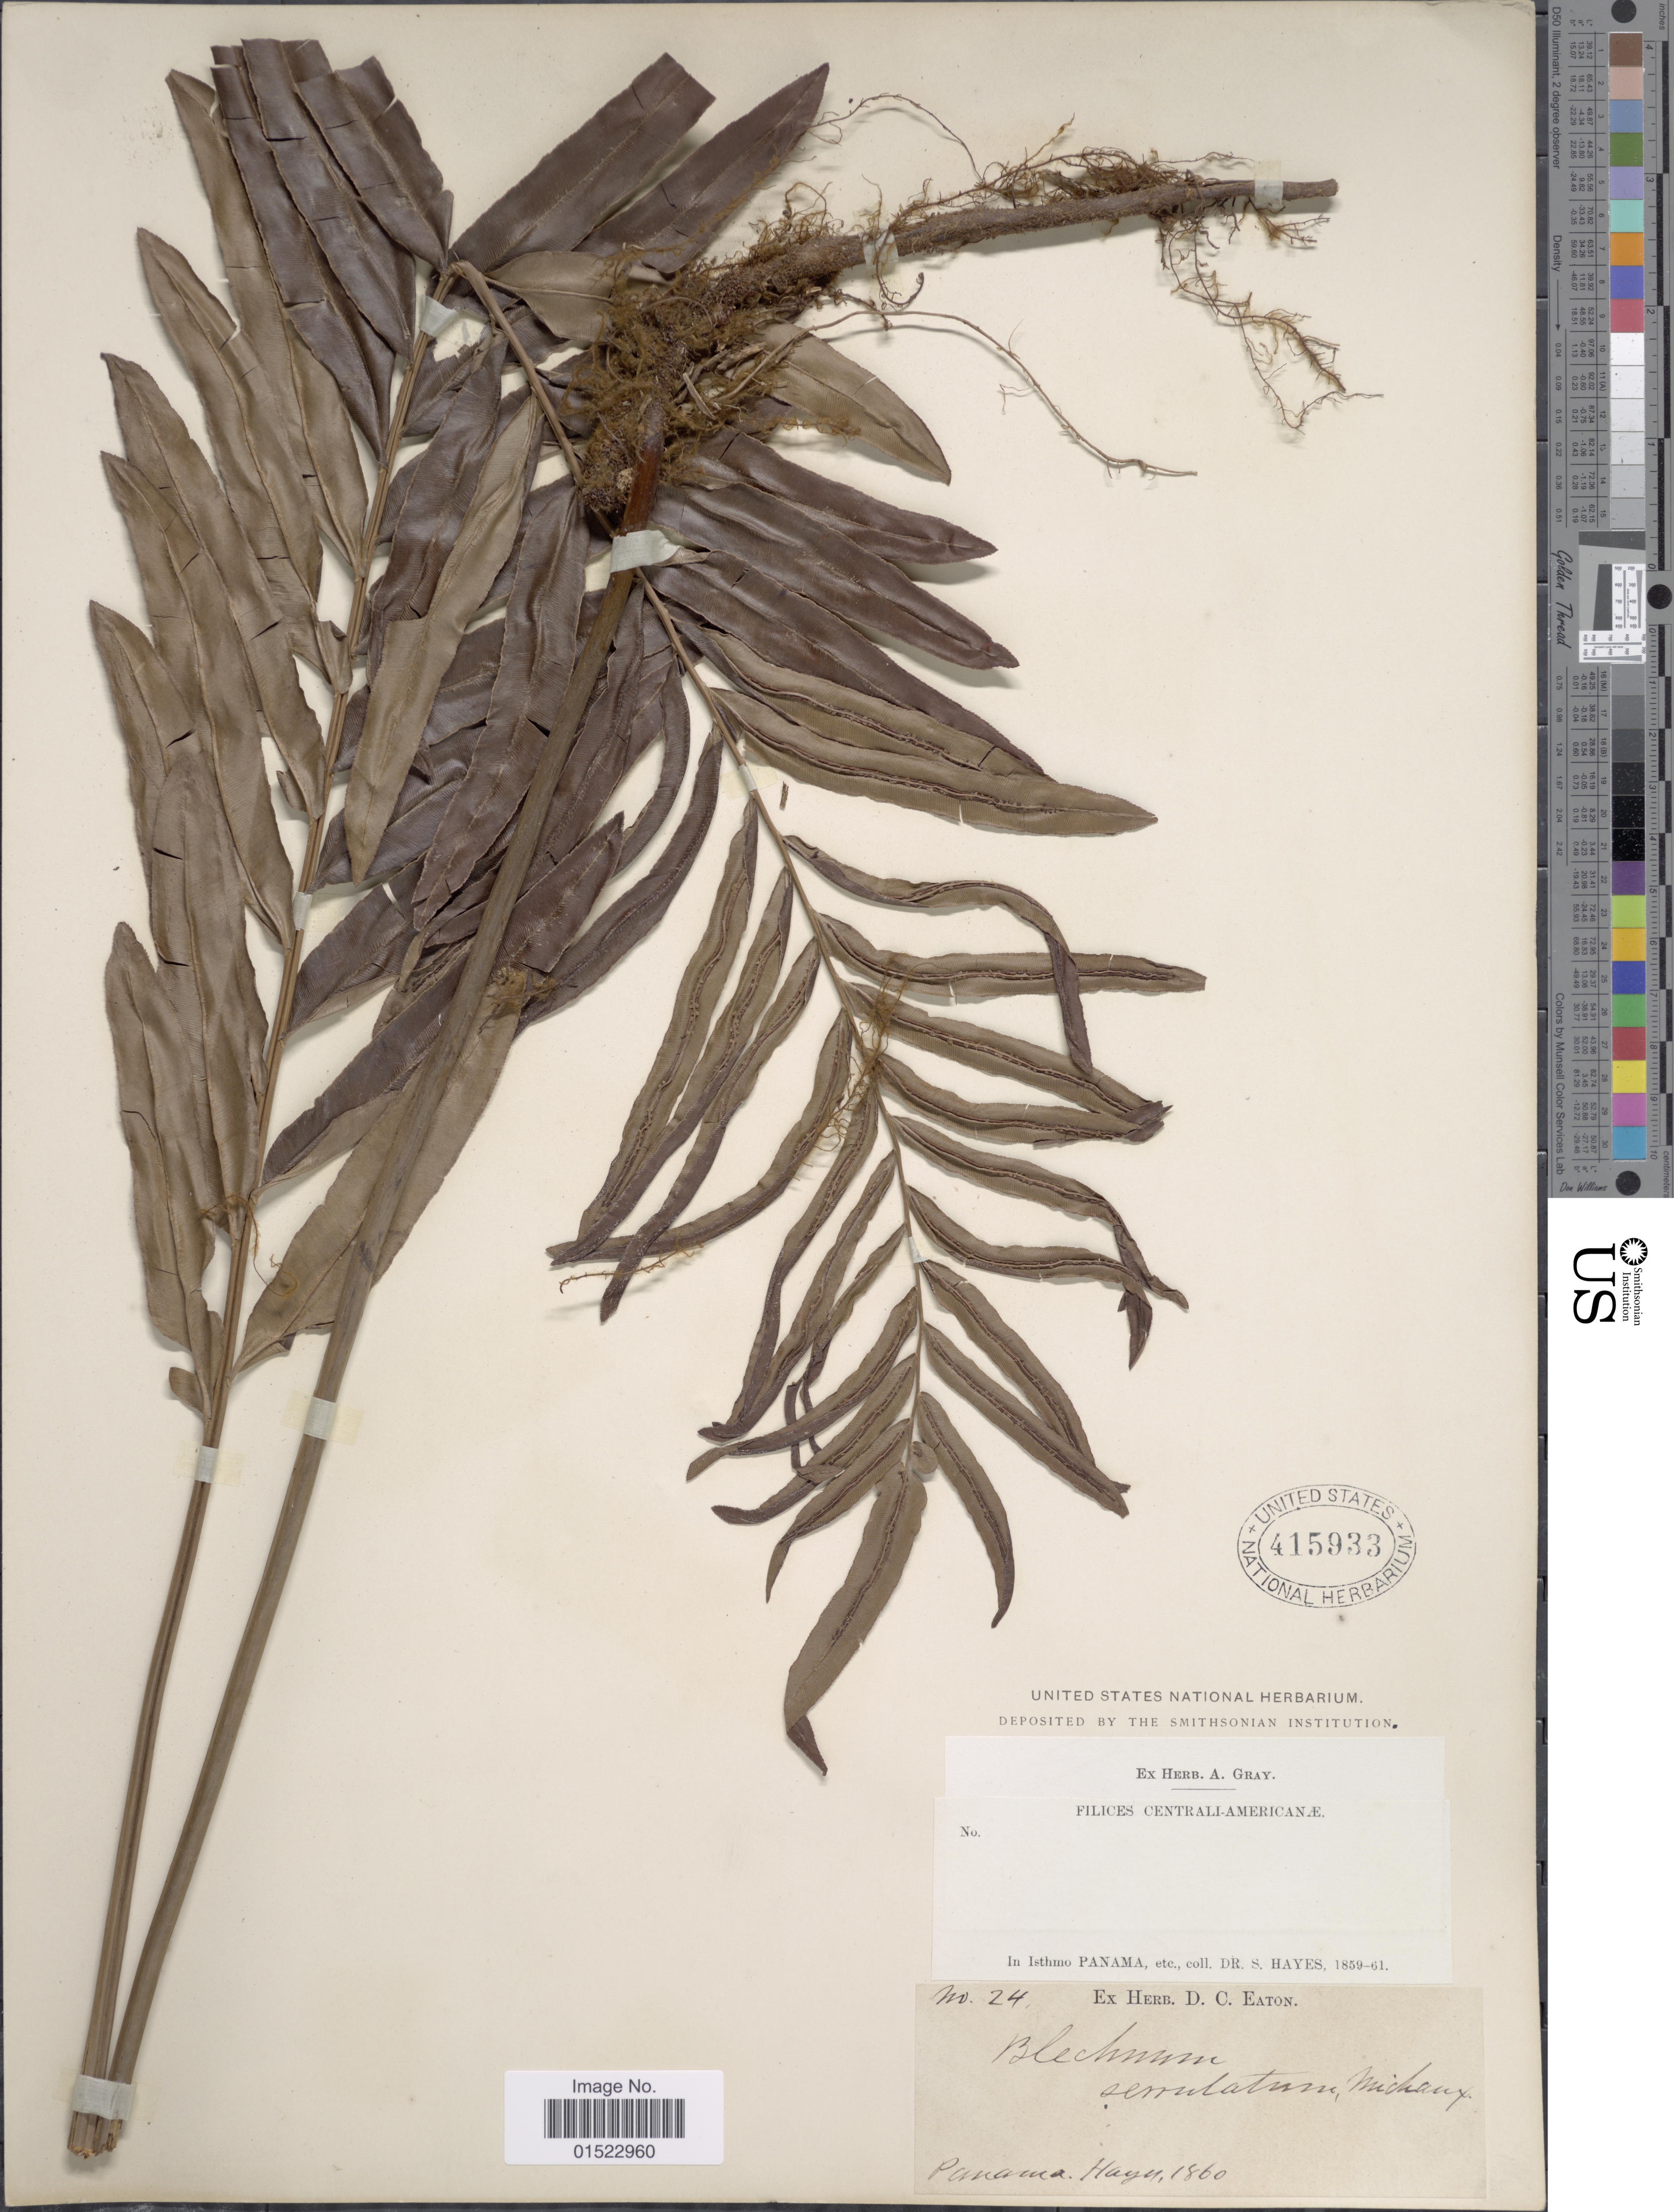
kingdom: Plantae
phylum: Tracheophyta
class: Polypodiopsida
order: Polypodiales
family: Blechnaceae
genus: Telmatoblechnum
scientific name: Telmatoblechnum serrulatum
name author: (Rich.) Perrie et al.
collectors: Hayes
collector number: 24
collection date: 1860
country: Panama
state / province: Panamá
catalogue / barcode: US 415933